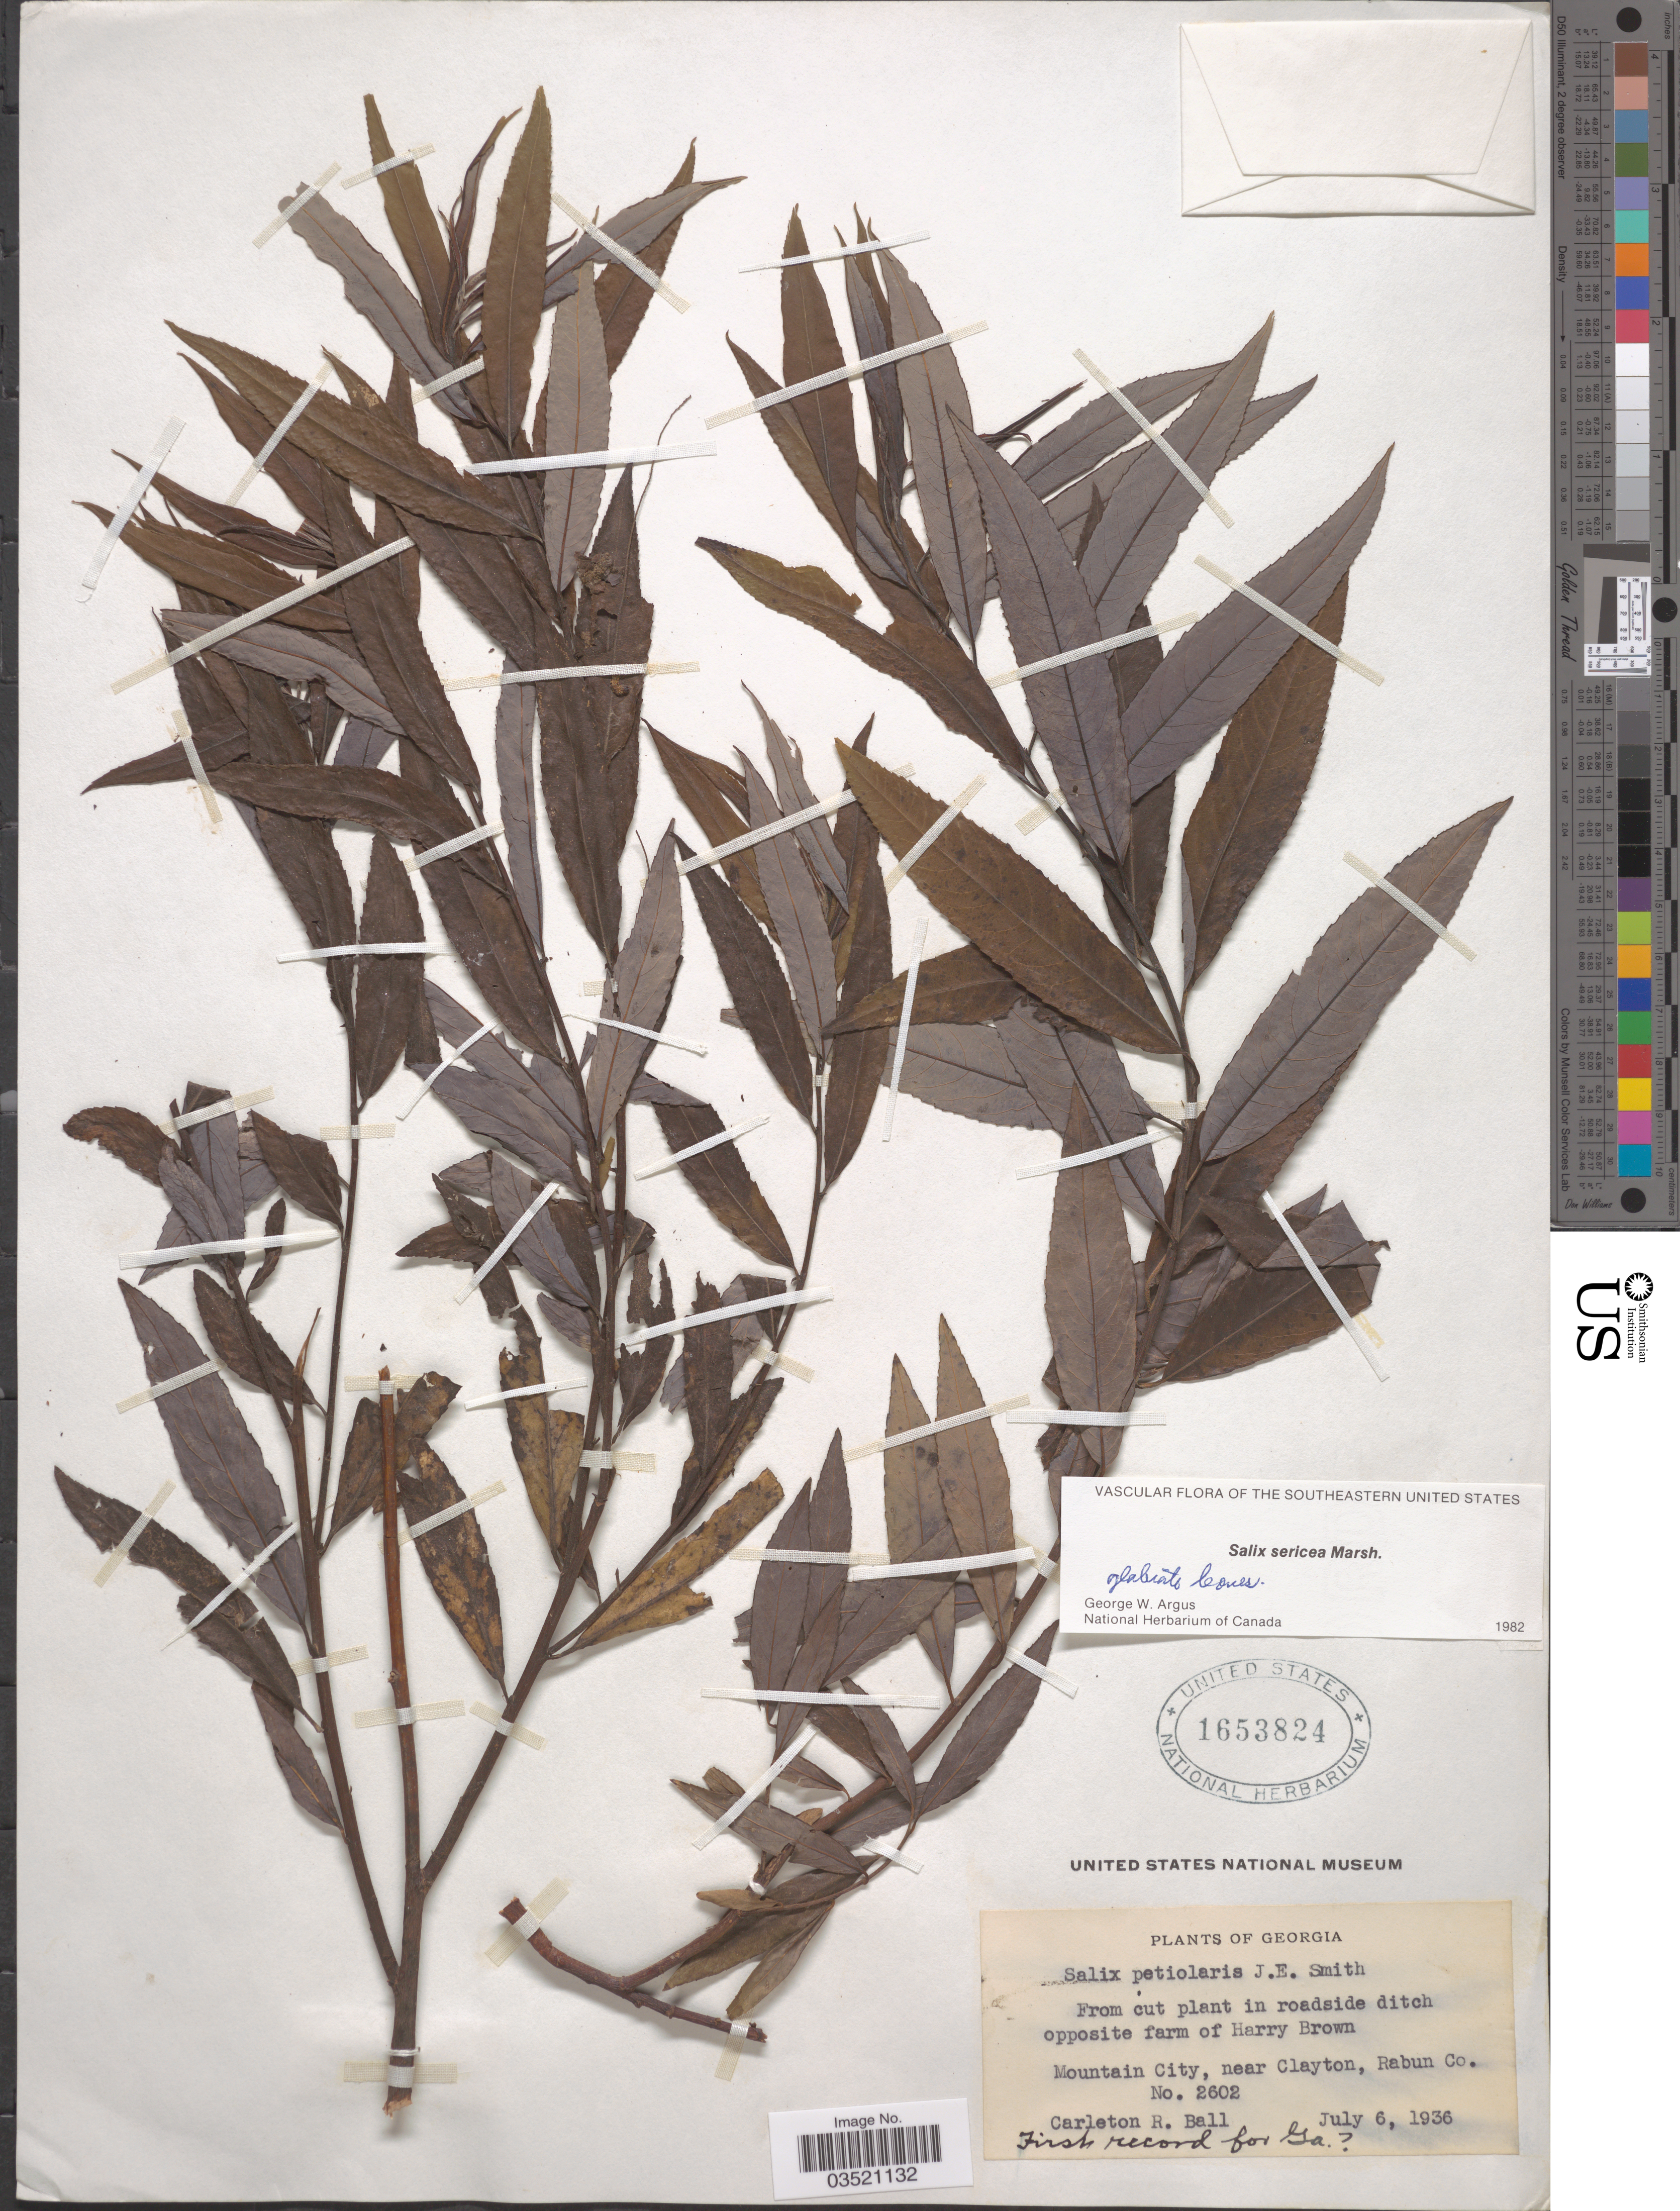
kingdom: Plantae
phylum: Tracheophyta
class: Magnoliopsida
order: Malpighiales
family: Salicaceae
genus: Salix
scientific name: Salix sericea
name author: Marshall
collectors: C. R. Ball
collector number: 2602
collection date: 1936-07-06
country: United States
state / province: Georgia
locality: From cut plant in roadside ditch opposite farm of Harry Brown. Mountain City, near Clayton, Rabun Co.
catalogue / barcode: US 1653824